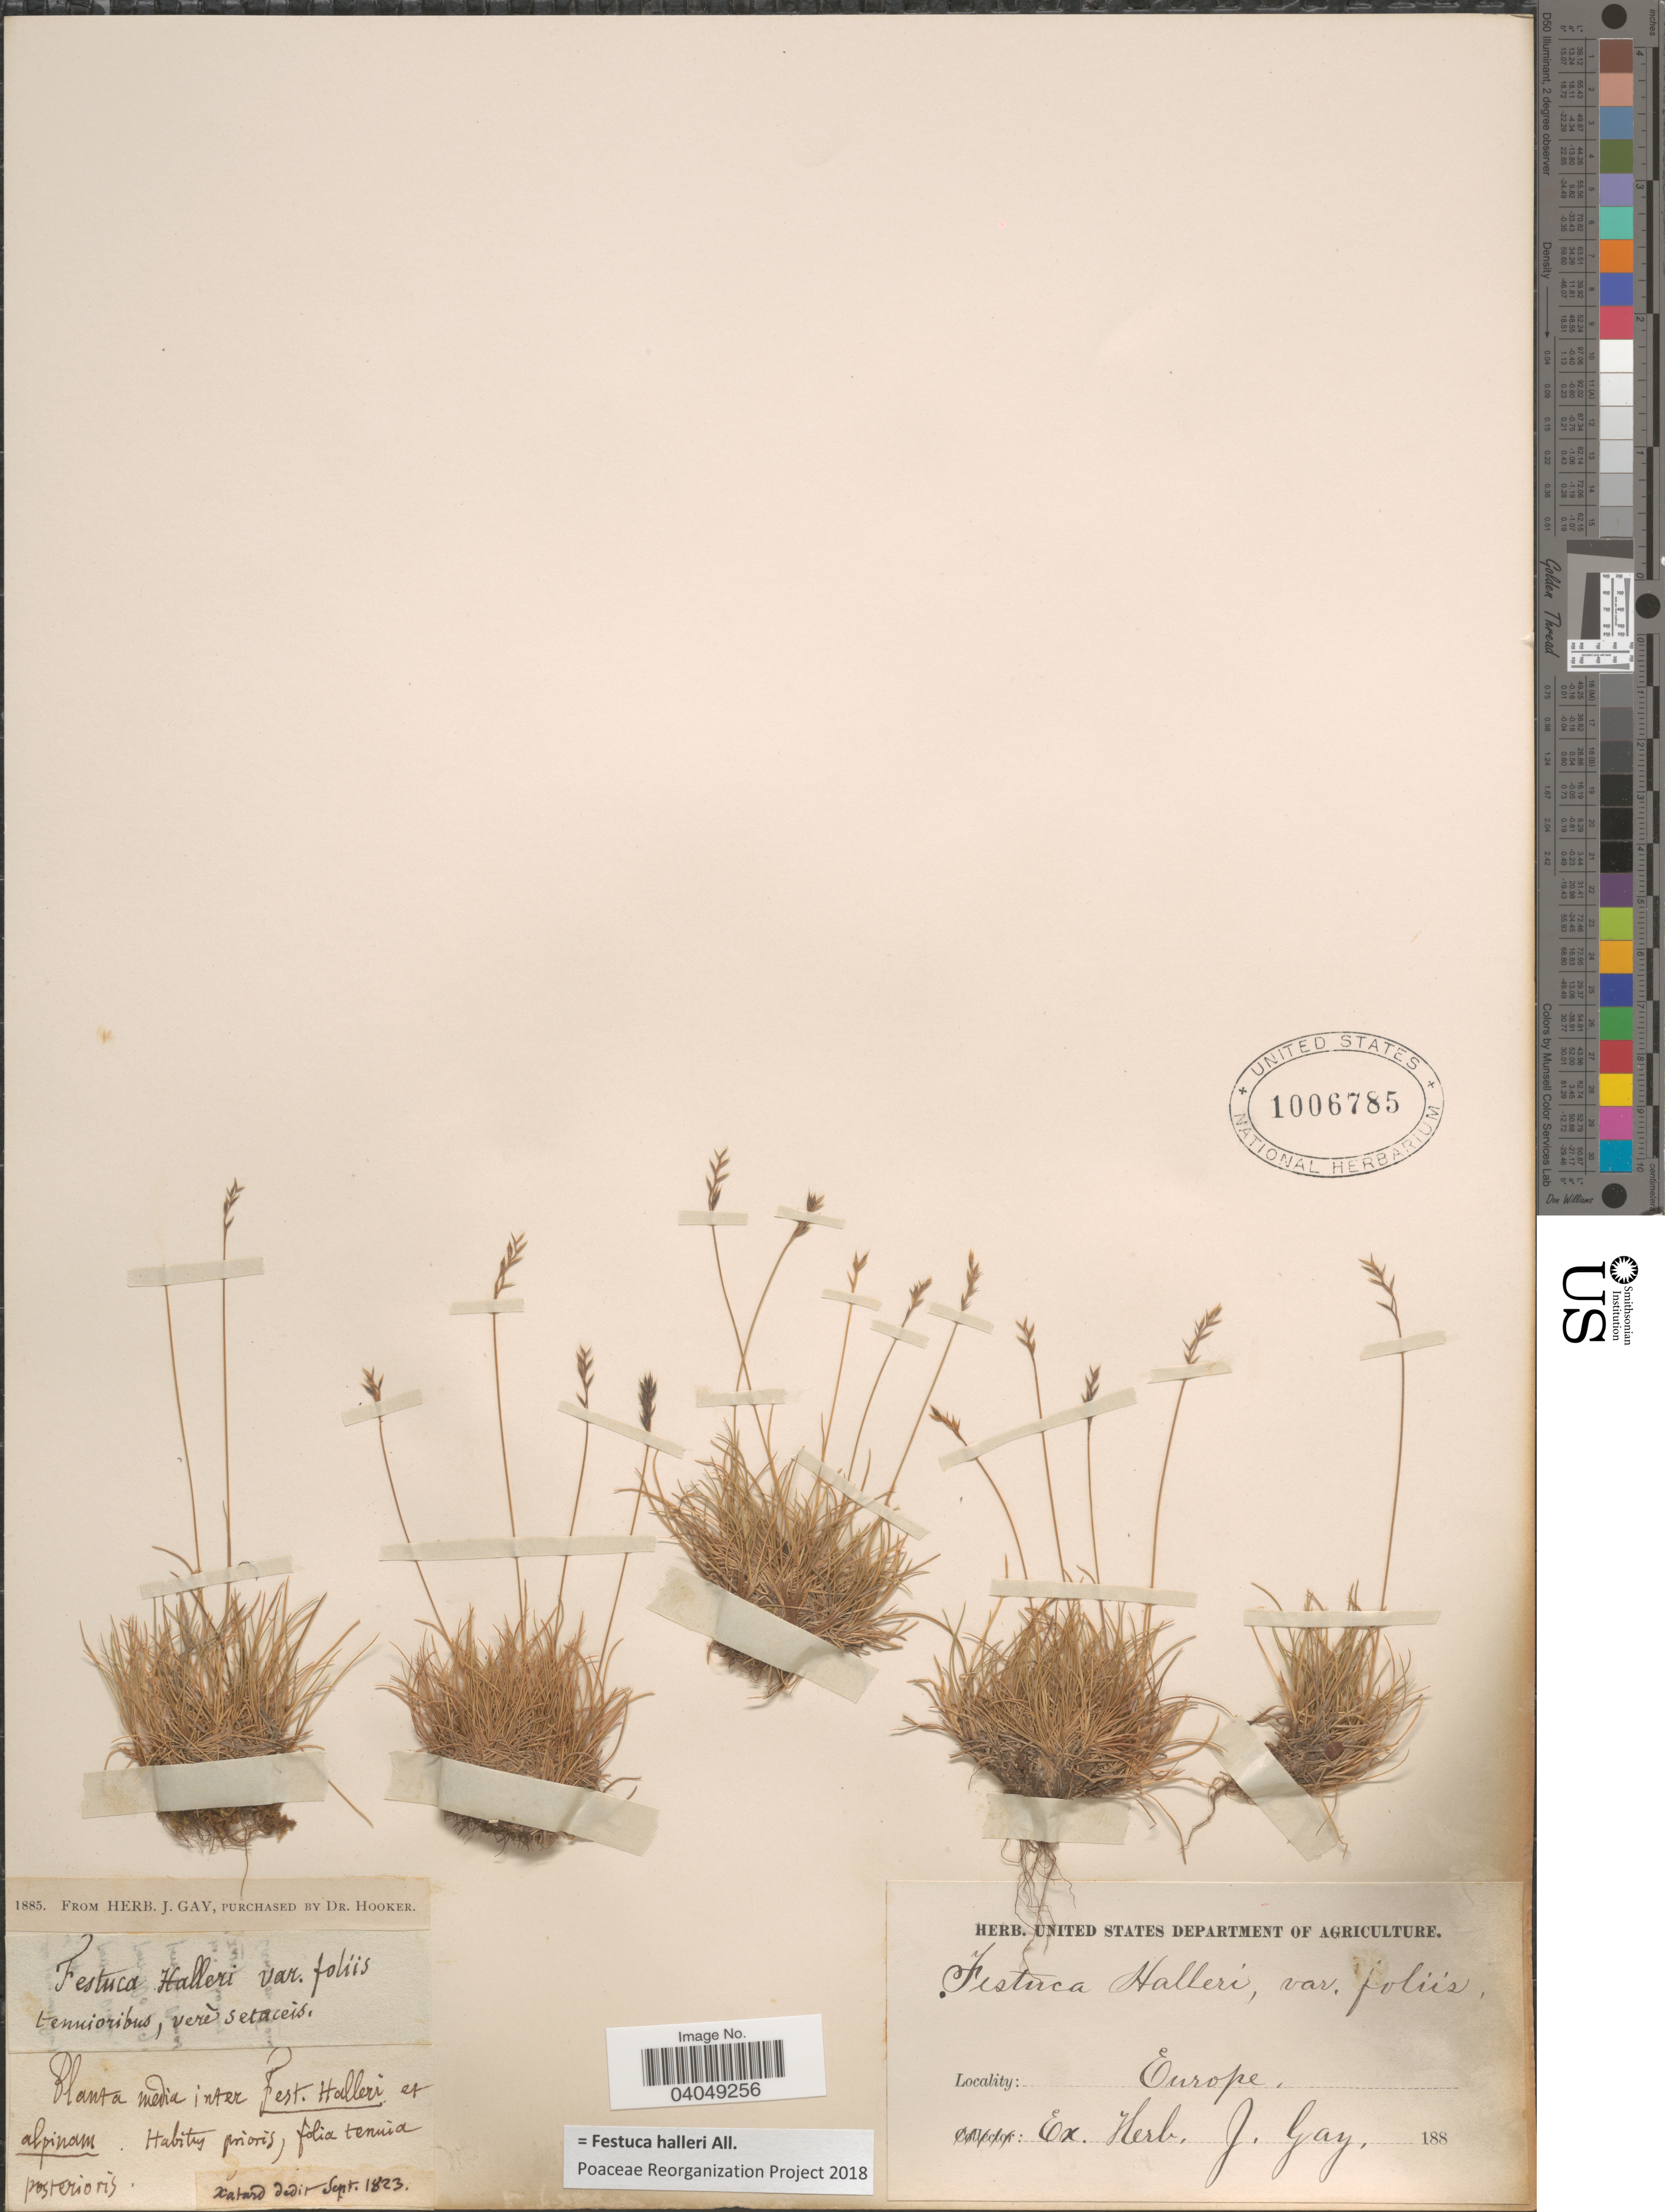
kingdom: Plantae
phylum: Tracheophyta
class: Liliopsida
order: Poales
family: Poaceae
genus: Festuca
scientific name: Festuca halleri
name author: All.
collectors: ex herb. J. Gay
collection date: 1885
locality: Europe.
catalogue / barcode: US 1006785